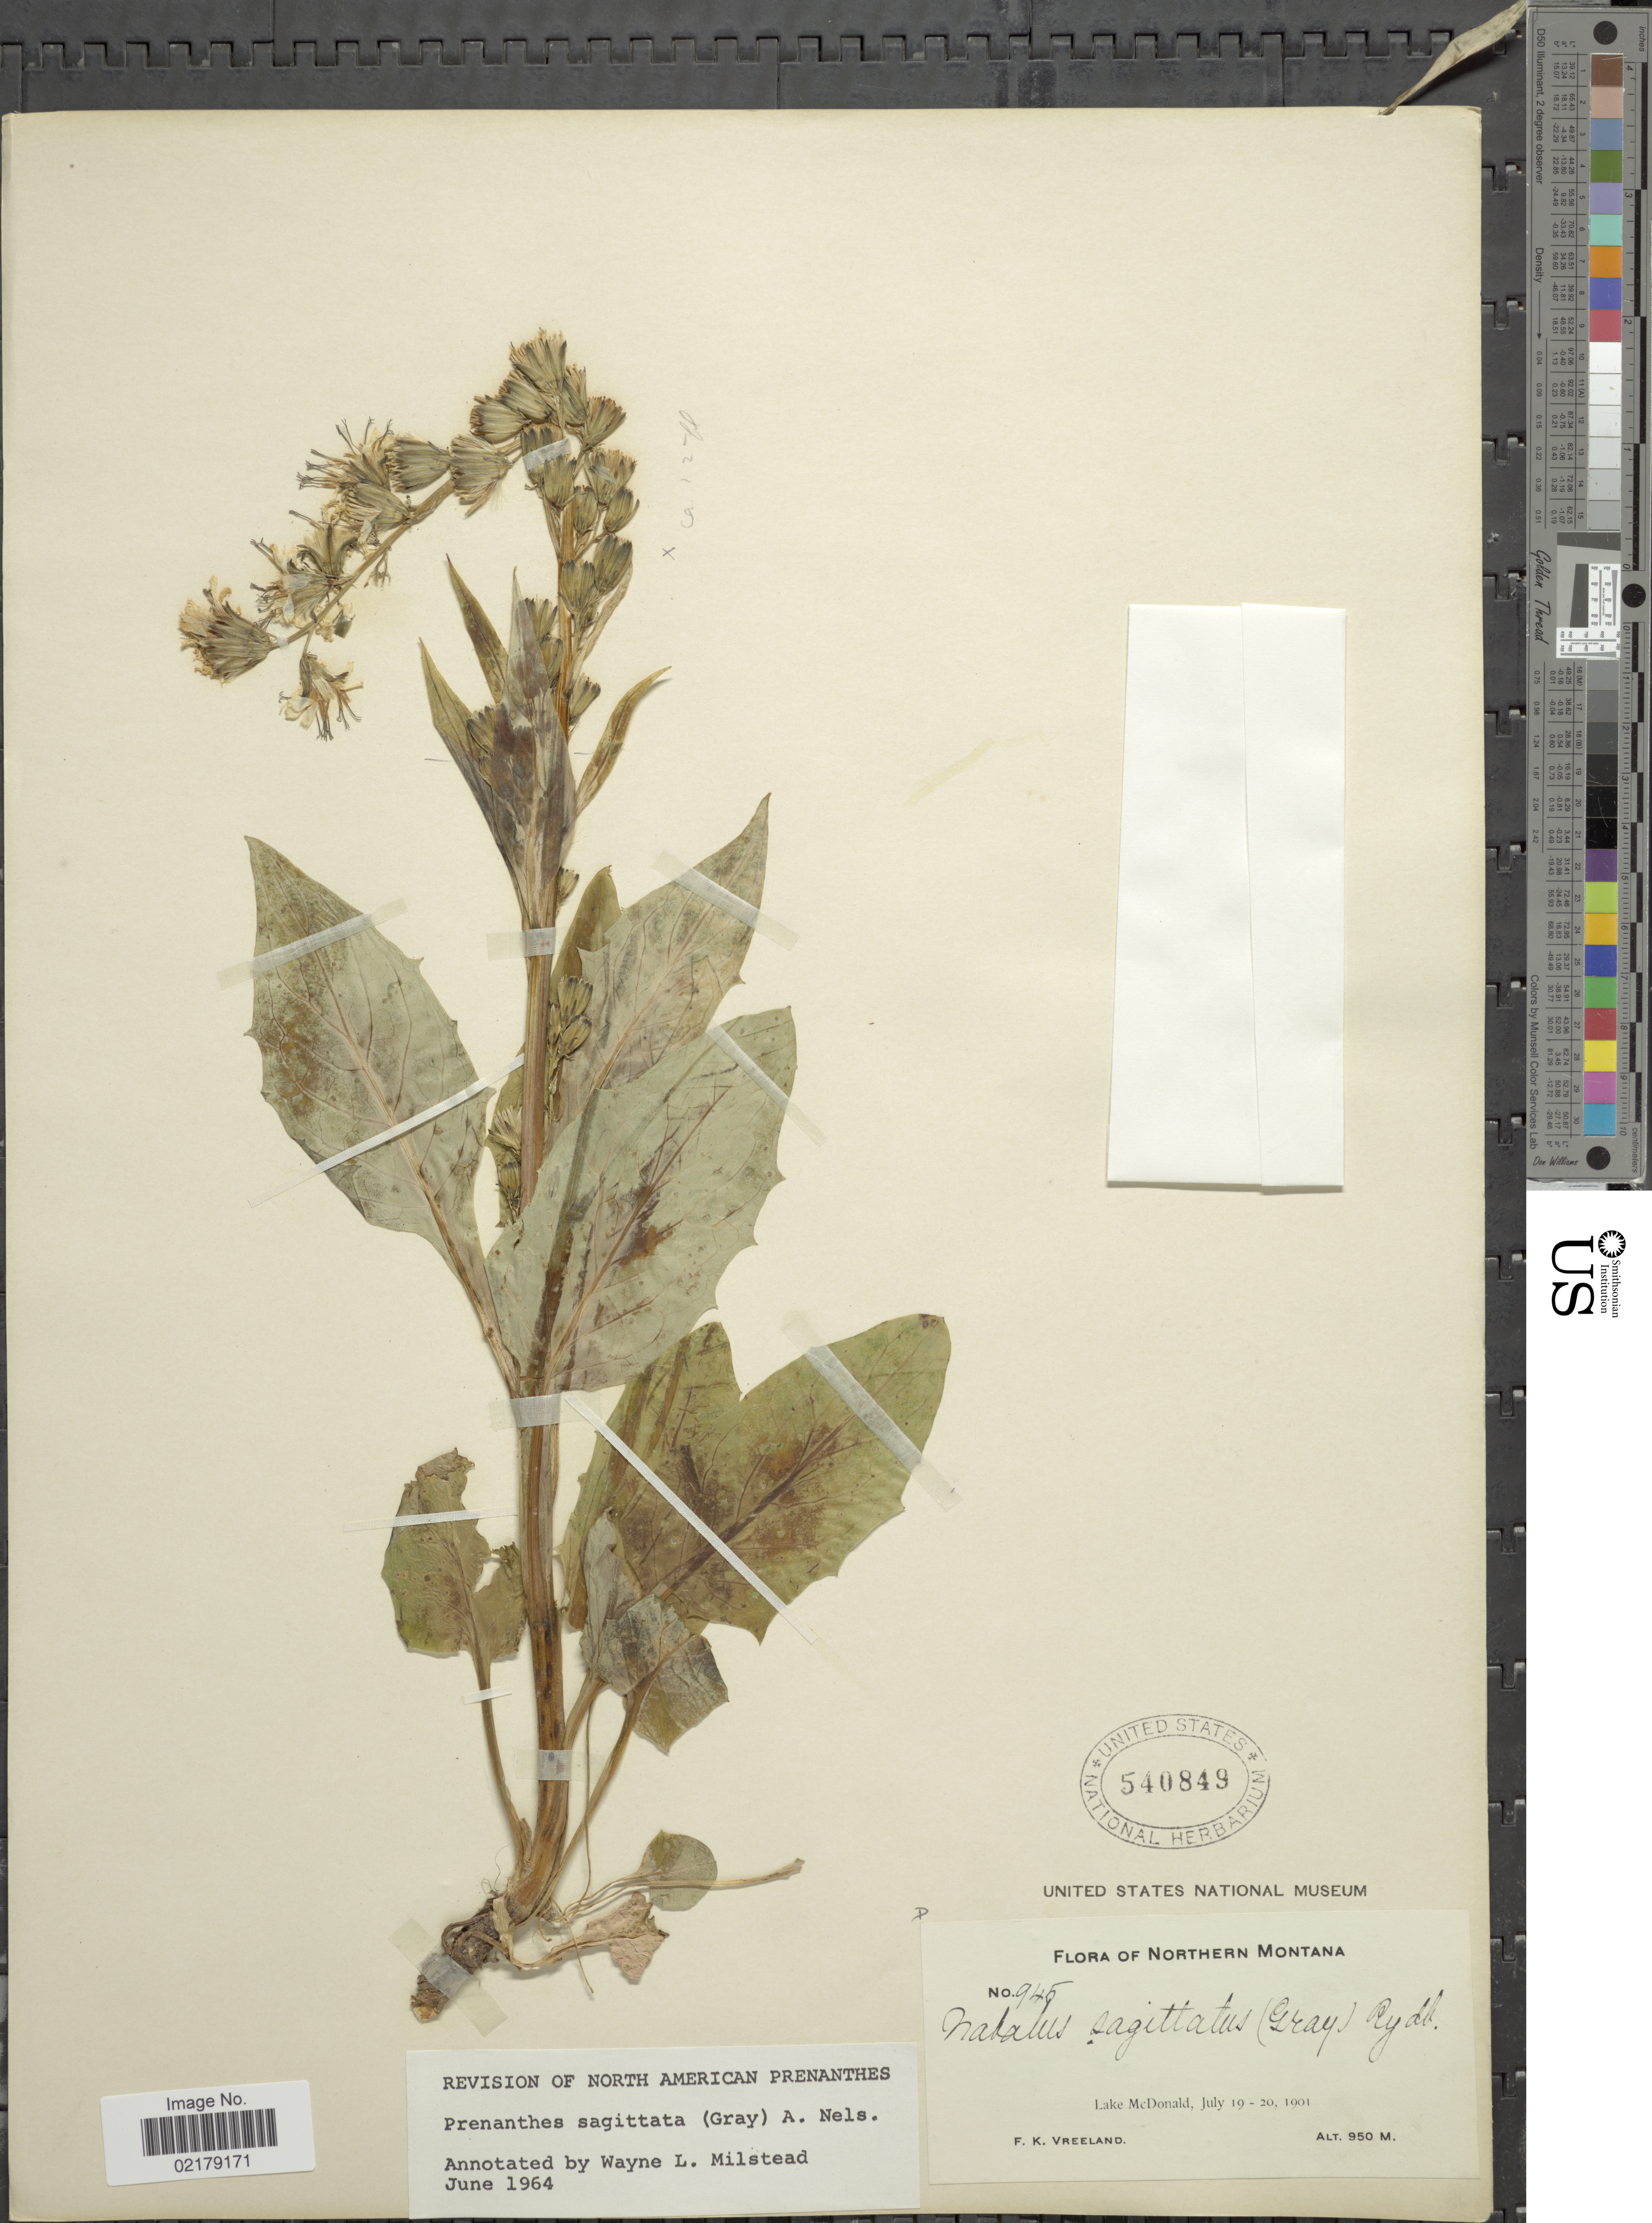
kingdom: Plantae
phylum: Tracheophyta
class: Magnoliopsida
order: Asterales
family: Asteraceae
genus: Nabalus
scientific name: Nabalus sagittatus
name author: (A. Gray) Rydb.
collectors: F. Vreeland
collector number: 945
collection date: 1901-07-19/1901-07-20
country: United States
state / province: Montana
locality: Northern Montana, Lake McDonald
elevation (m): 950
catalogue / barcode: US 540849